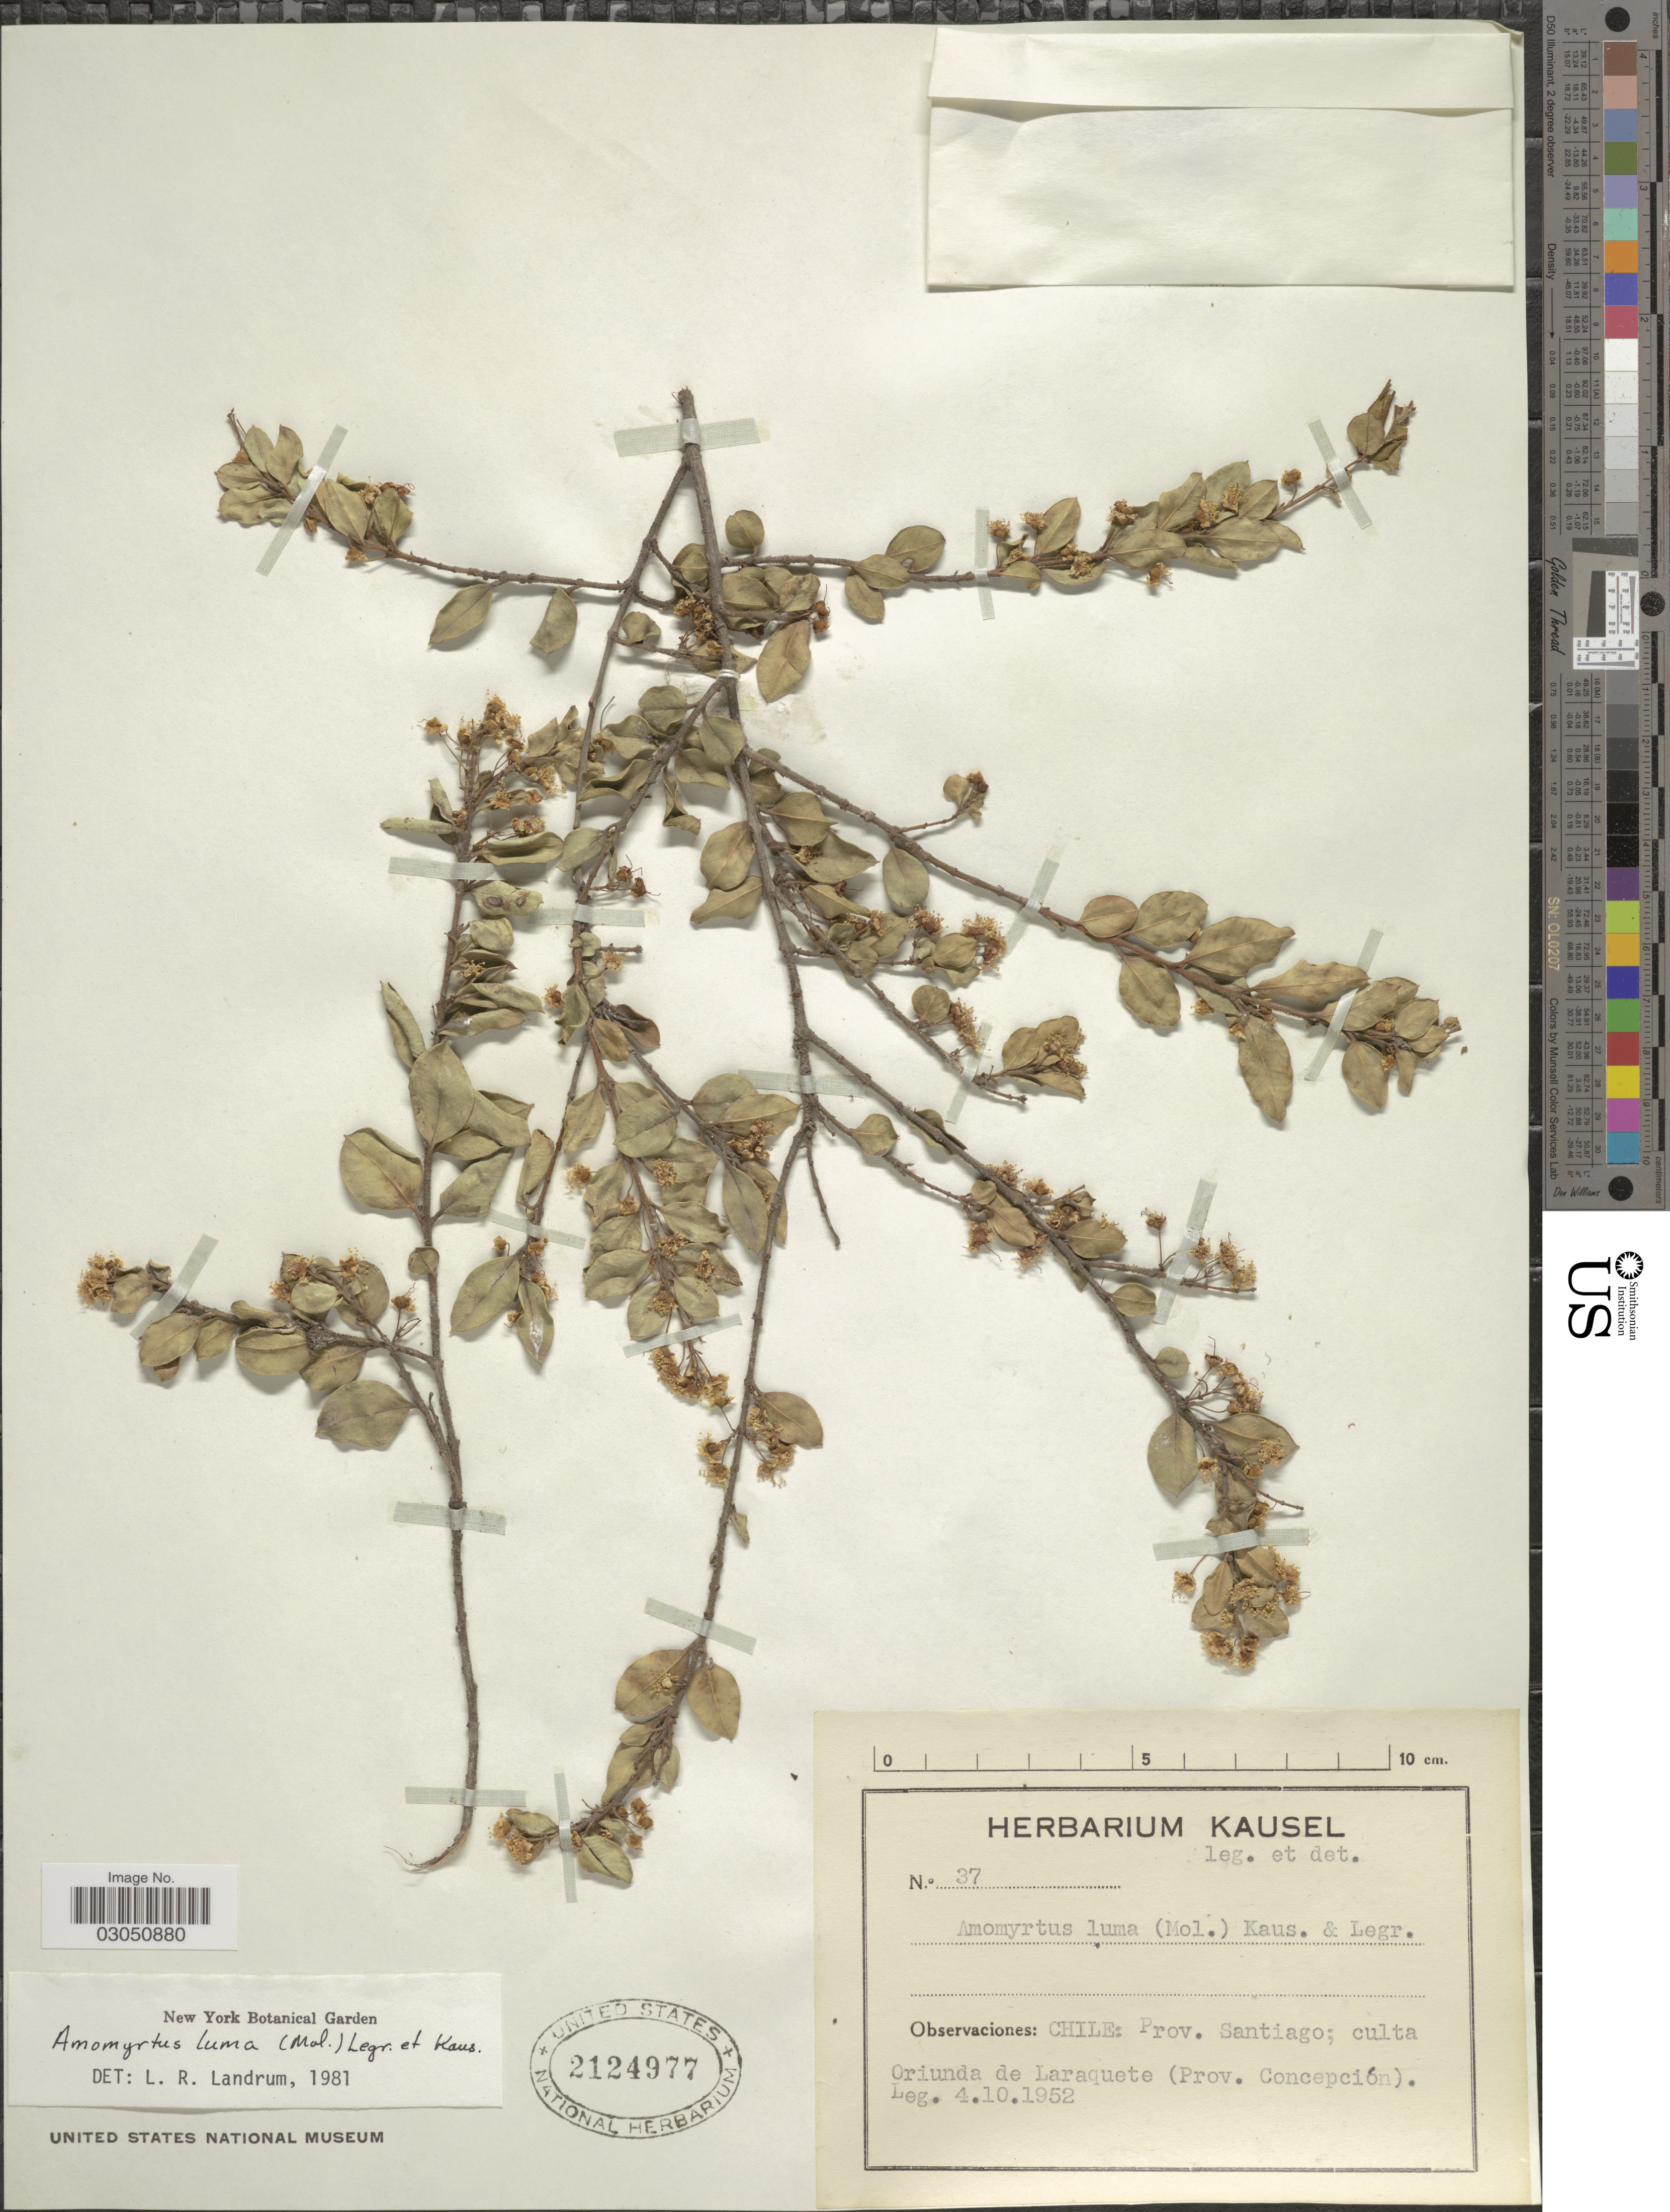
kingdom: Plantae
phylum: Tracheophyta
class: Magnoliopsida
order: Myrtales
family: Myrtaceae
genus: Amomyrtus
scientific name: Amomyrtus luma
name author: (Molina) D. Legrand & Kausel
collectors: -. Kausel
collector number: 37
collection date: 1952-10-04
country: Chile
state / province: Región Metropolitana (RM)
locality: Prov. Santiago; culta Oriunda da Laraquete (Prov. Concepción).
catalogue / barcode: US 2124977